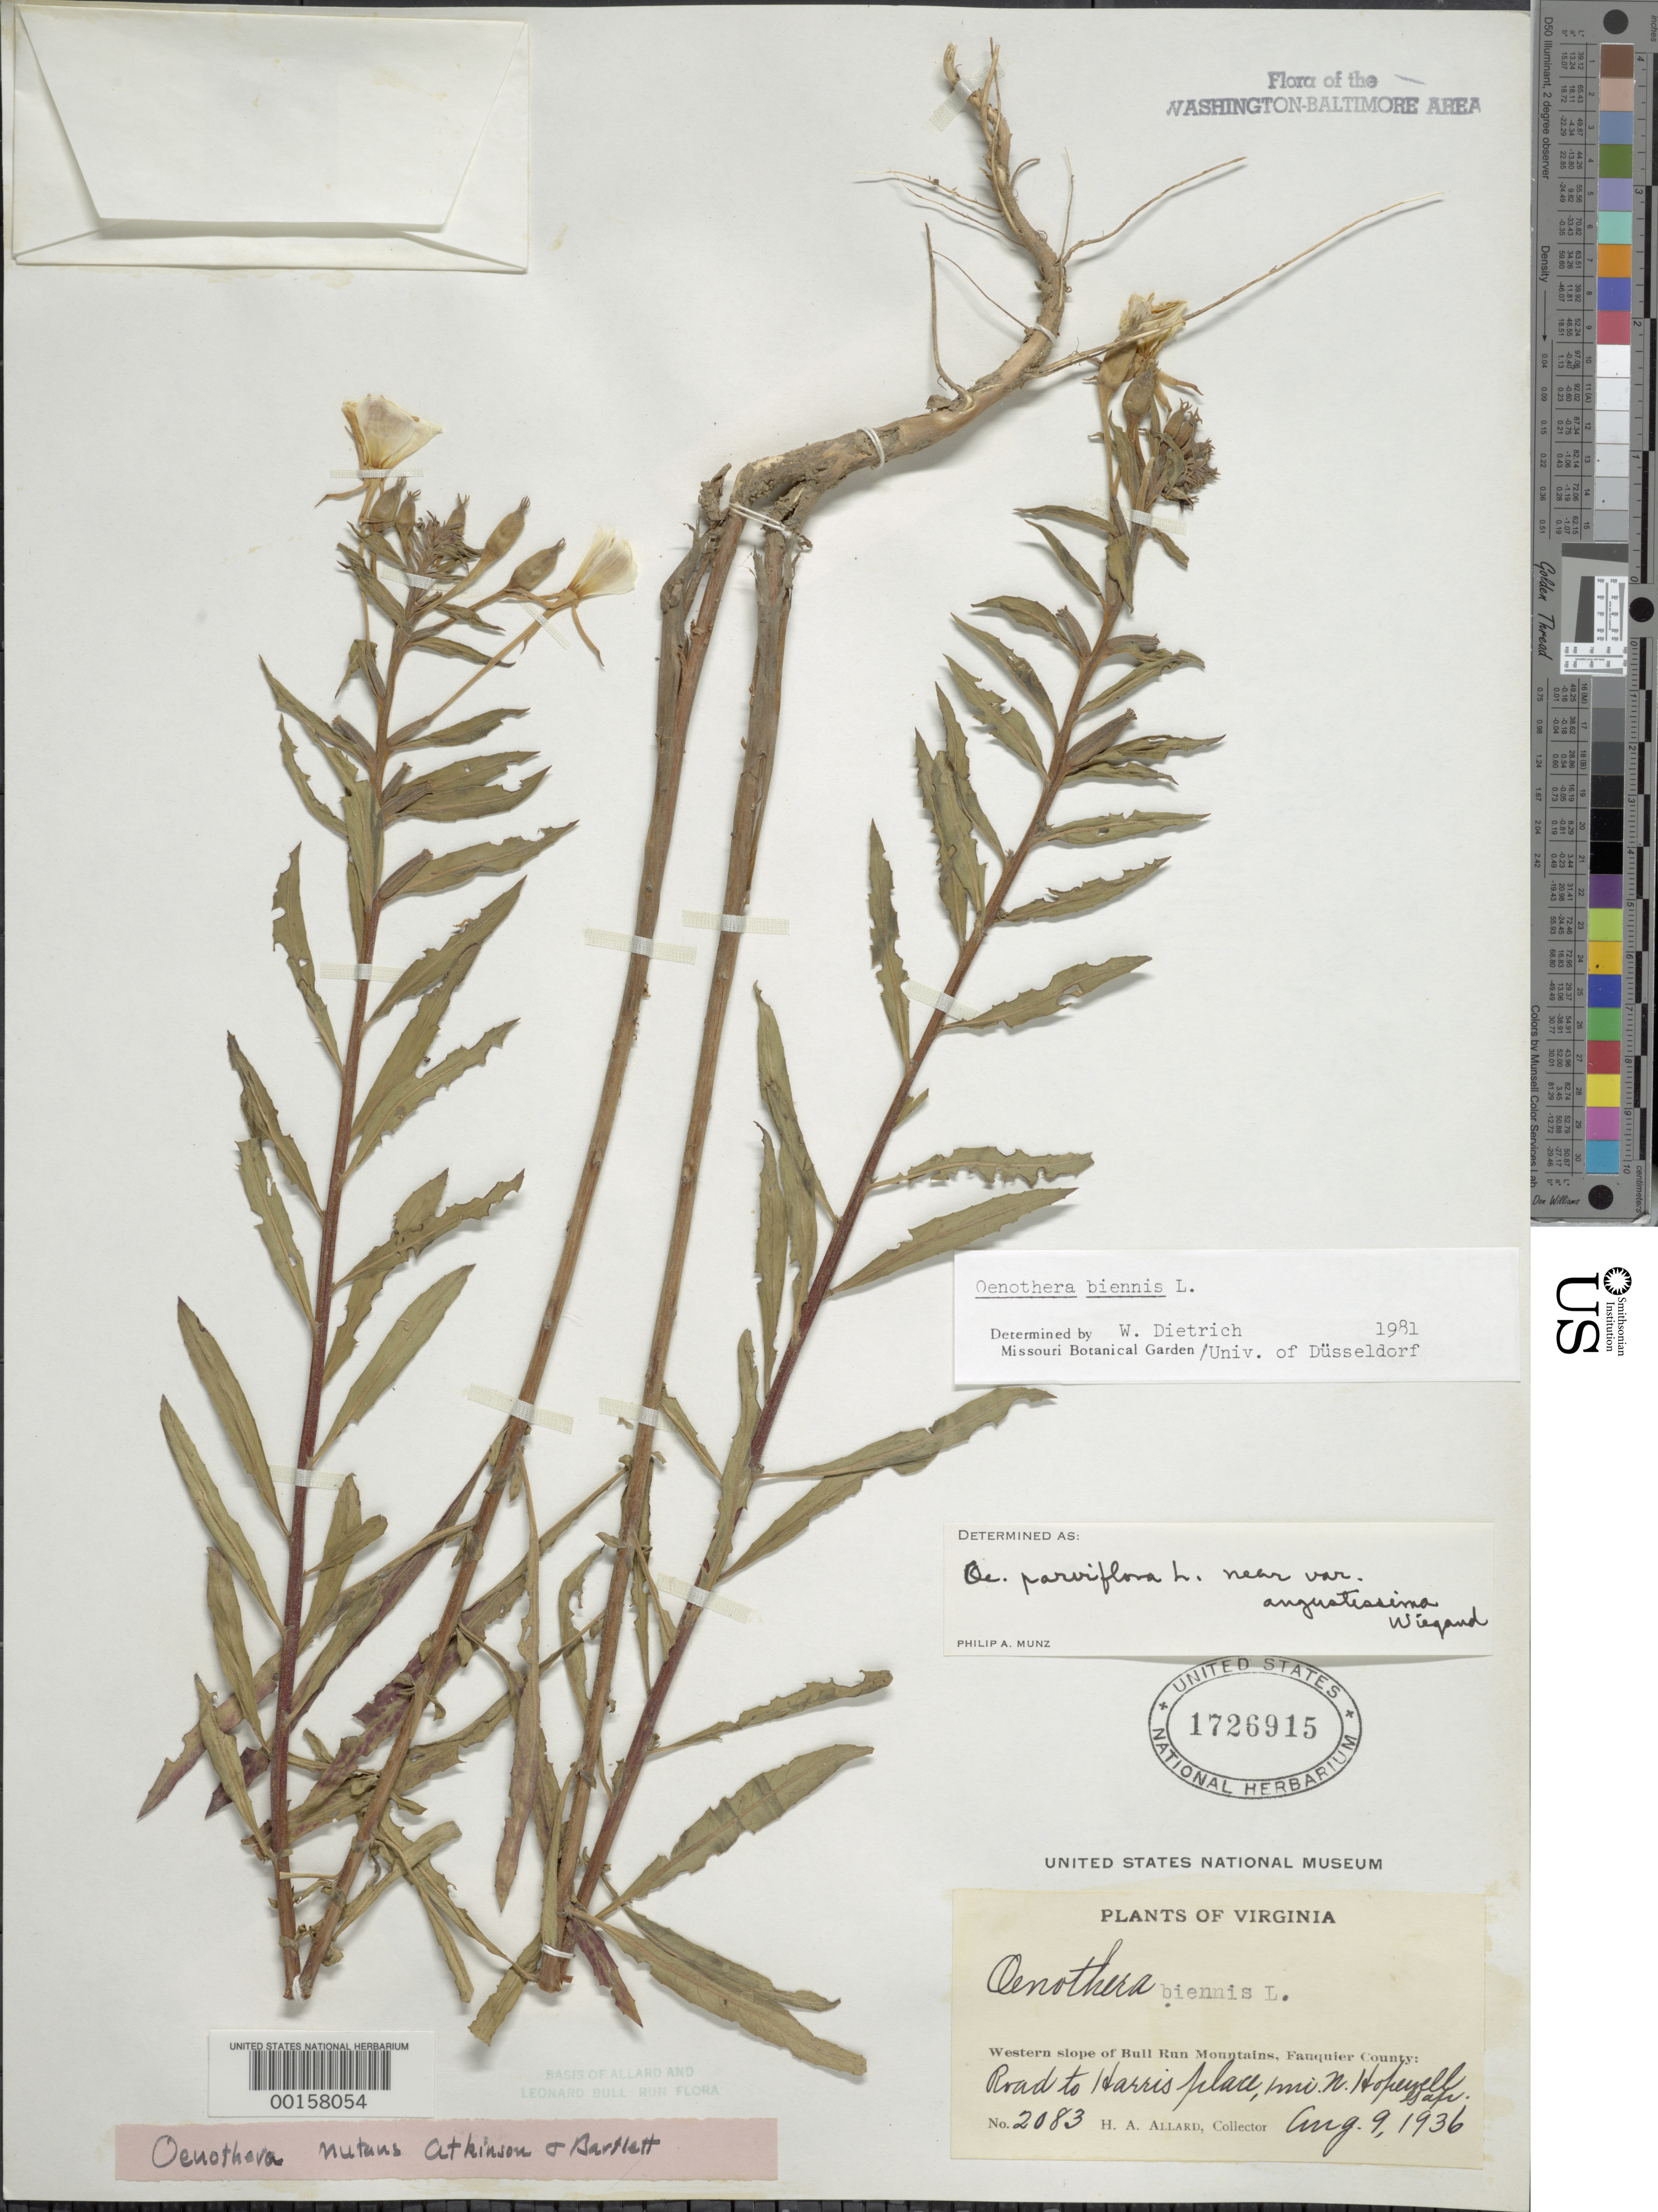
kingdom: Plantae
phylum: Tracheophyta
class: Magnoliopsida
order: Myrtales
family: Onagraceae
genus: Oenothera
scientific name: Oenothera biennis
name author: L.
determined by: Dietrich, W.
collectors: H. A. Allard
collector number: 2083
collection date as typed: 09 Aug 1936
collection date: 1936-08-09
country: United States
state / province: Virginia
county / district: Fauquier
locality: Bull Run Mountains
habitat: Roadside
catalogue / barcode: US 1726915